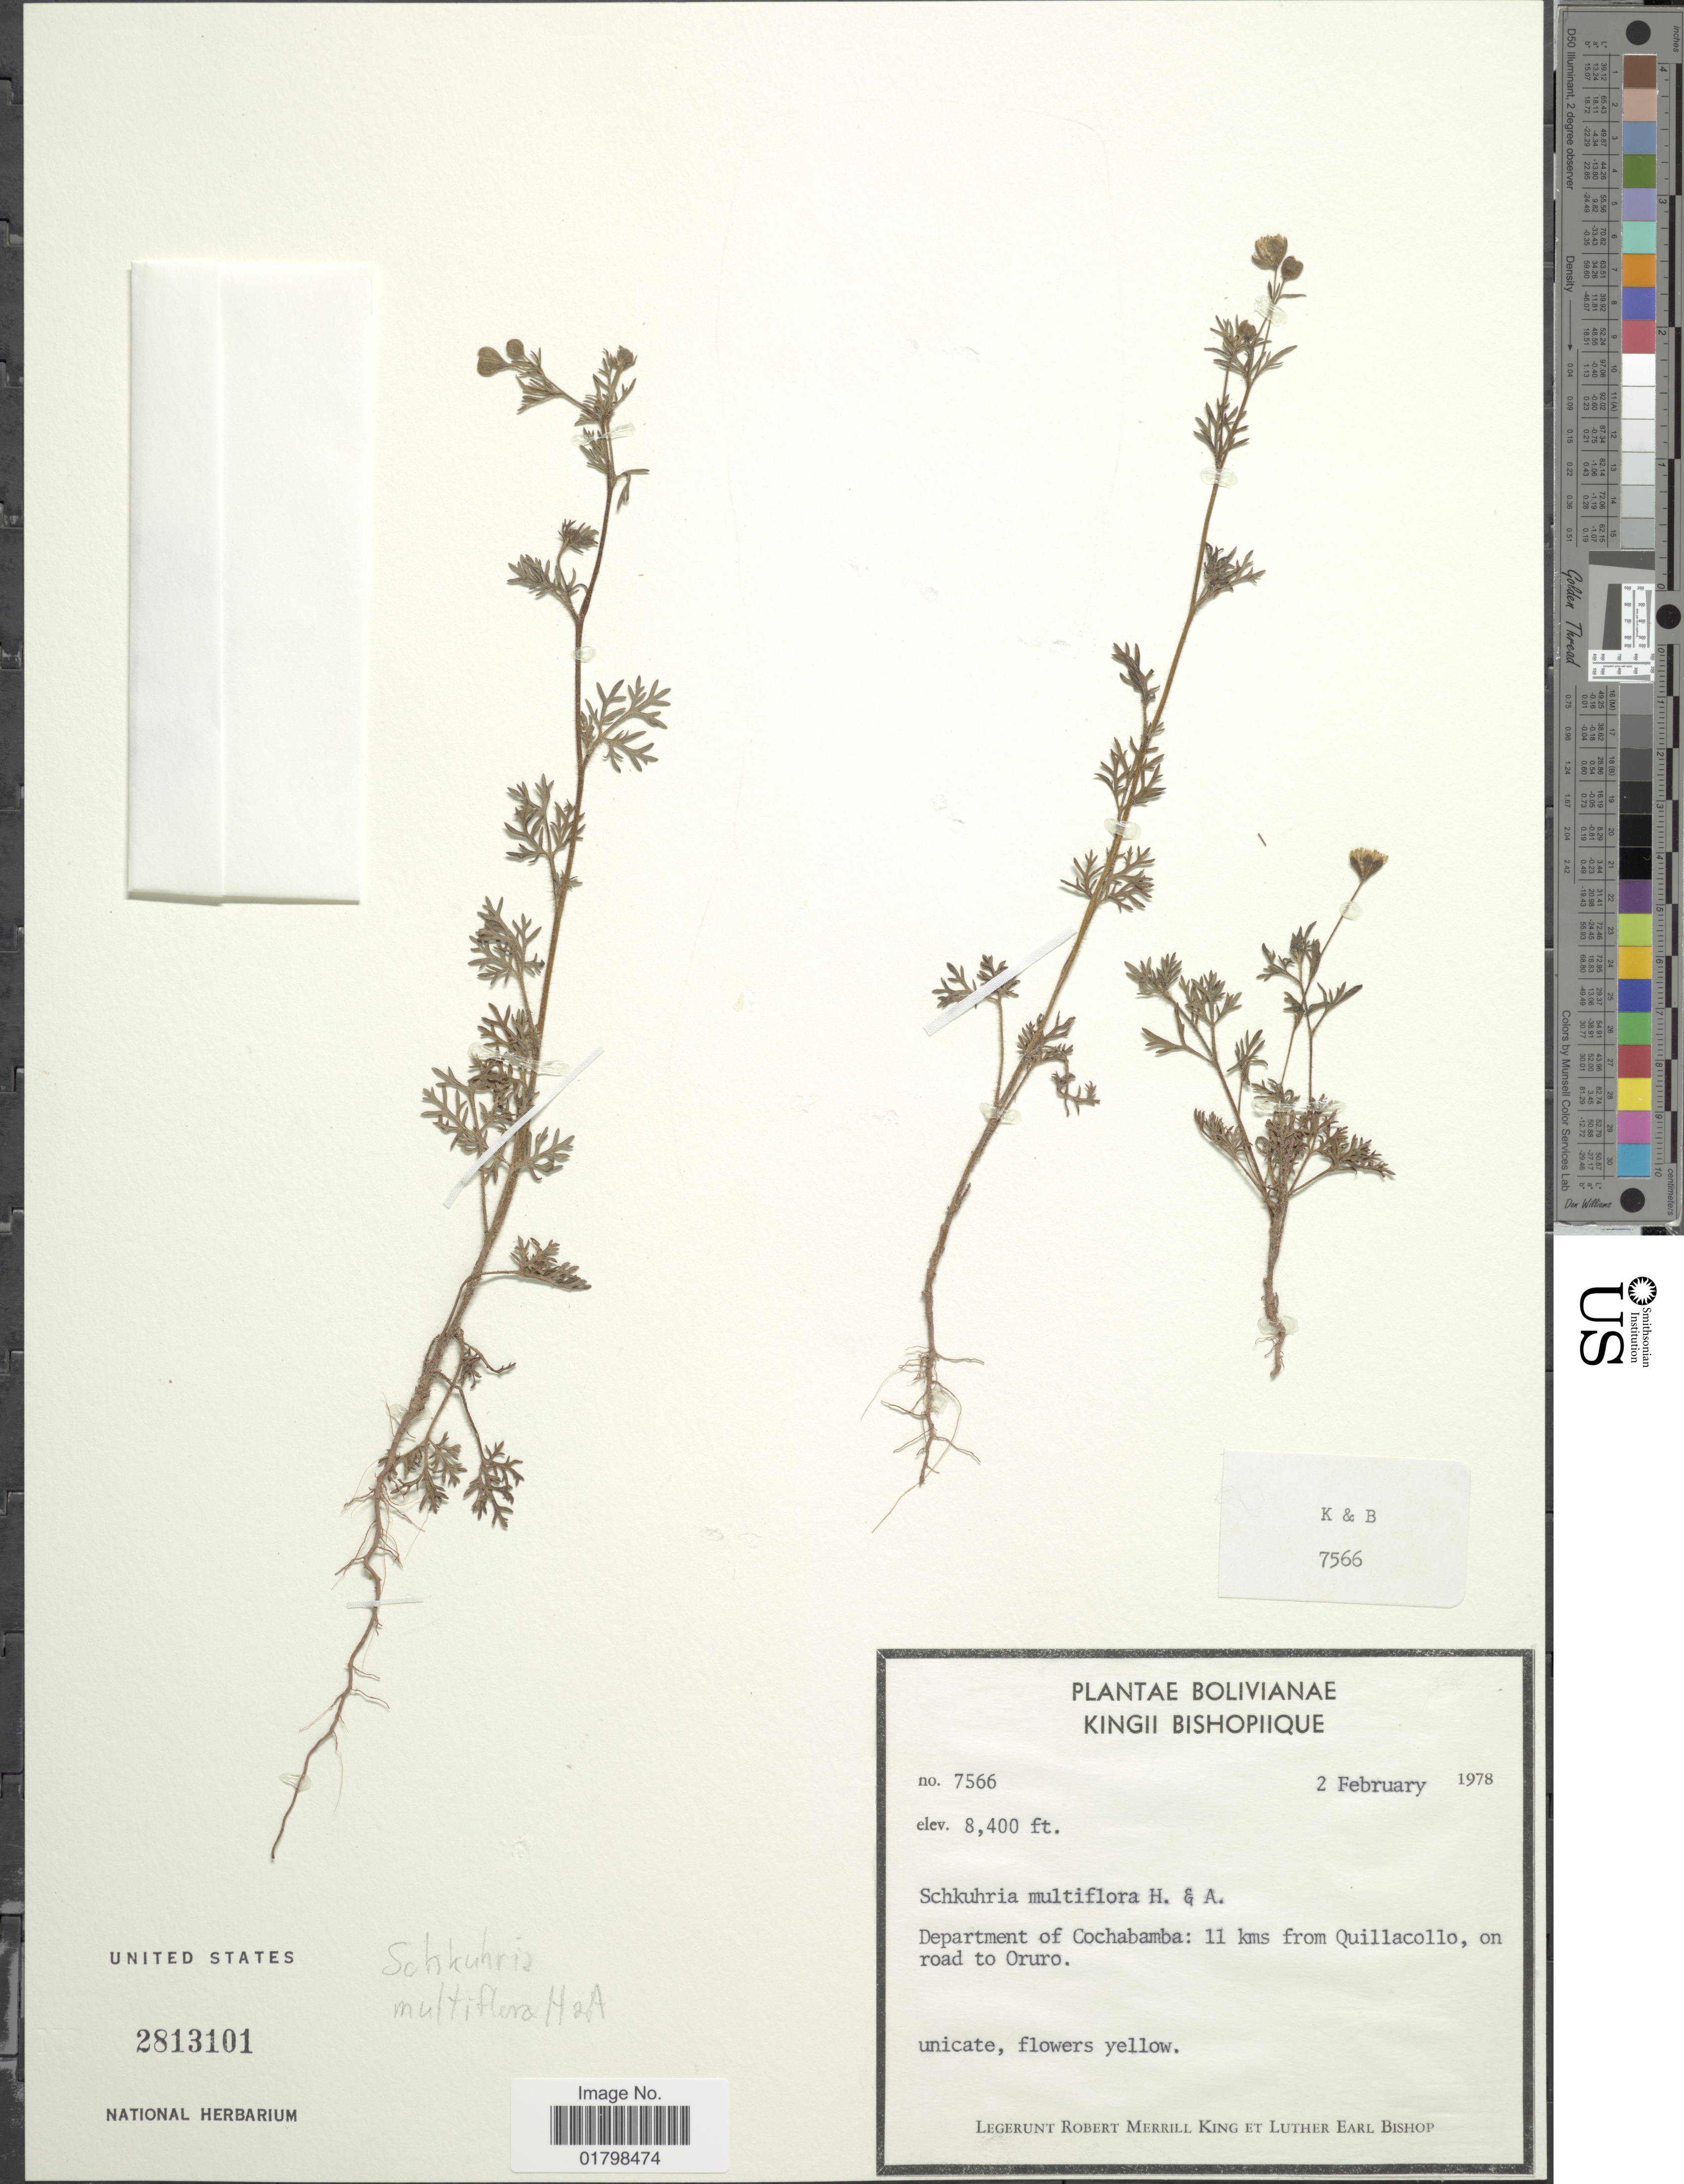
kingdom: Plantae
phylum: Tracheophyta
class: Magnoliopsida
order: Asterales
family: Asteraceae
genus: Schkuhria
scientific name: Schkuhria multiflora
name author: Hook. & Arn.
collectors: R. M. King & L. E. Bishop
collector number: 7566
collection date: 1978-02-02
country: Bolivia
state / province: Cochabamba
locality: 11 kms from Quillacollo, on road to Oruro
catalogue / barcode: US 2813101